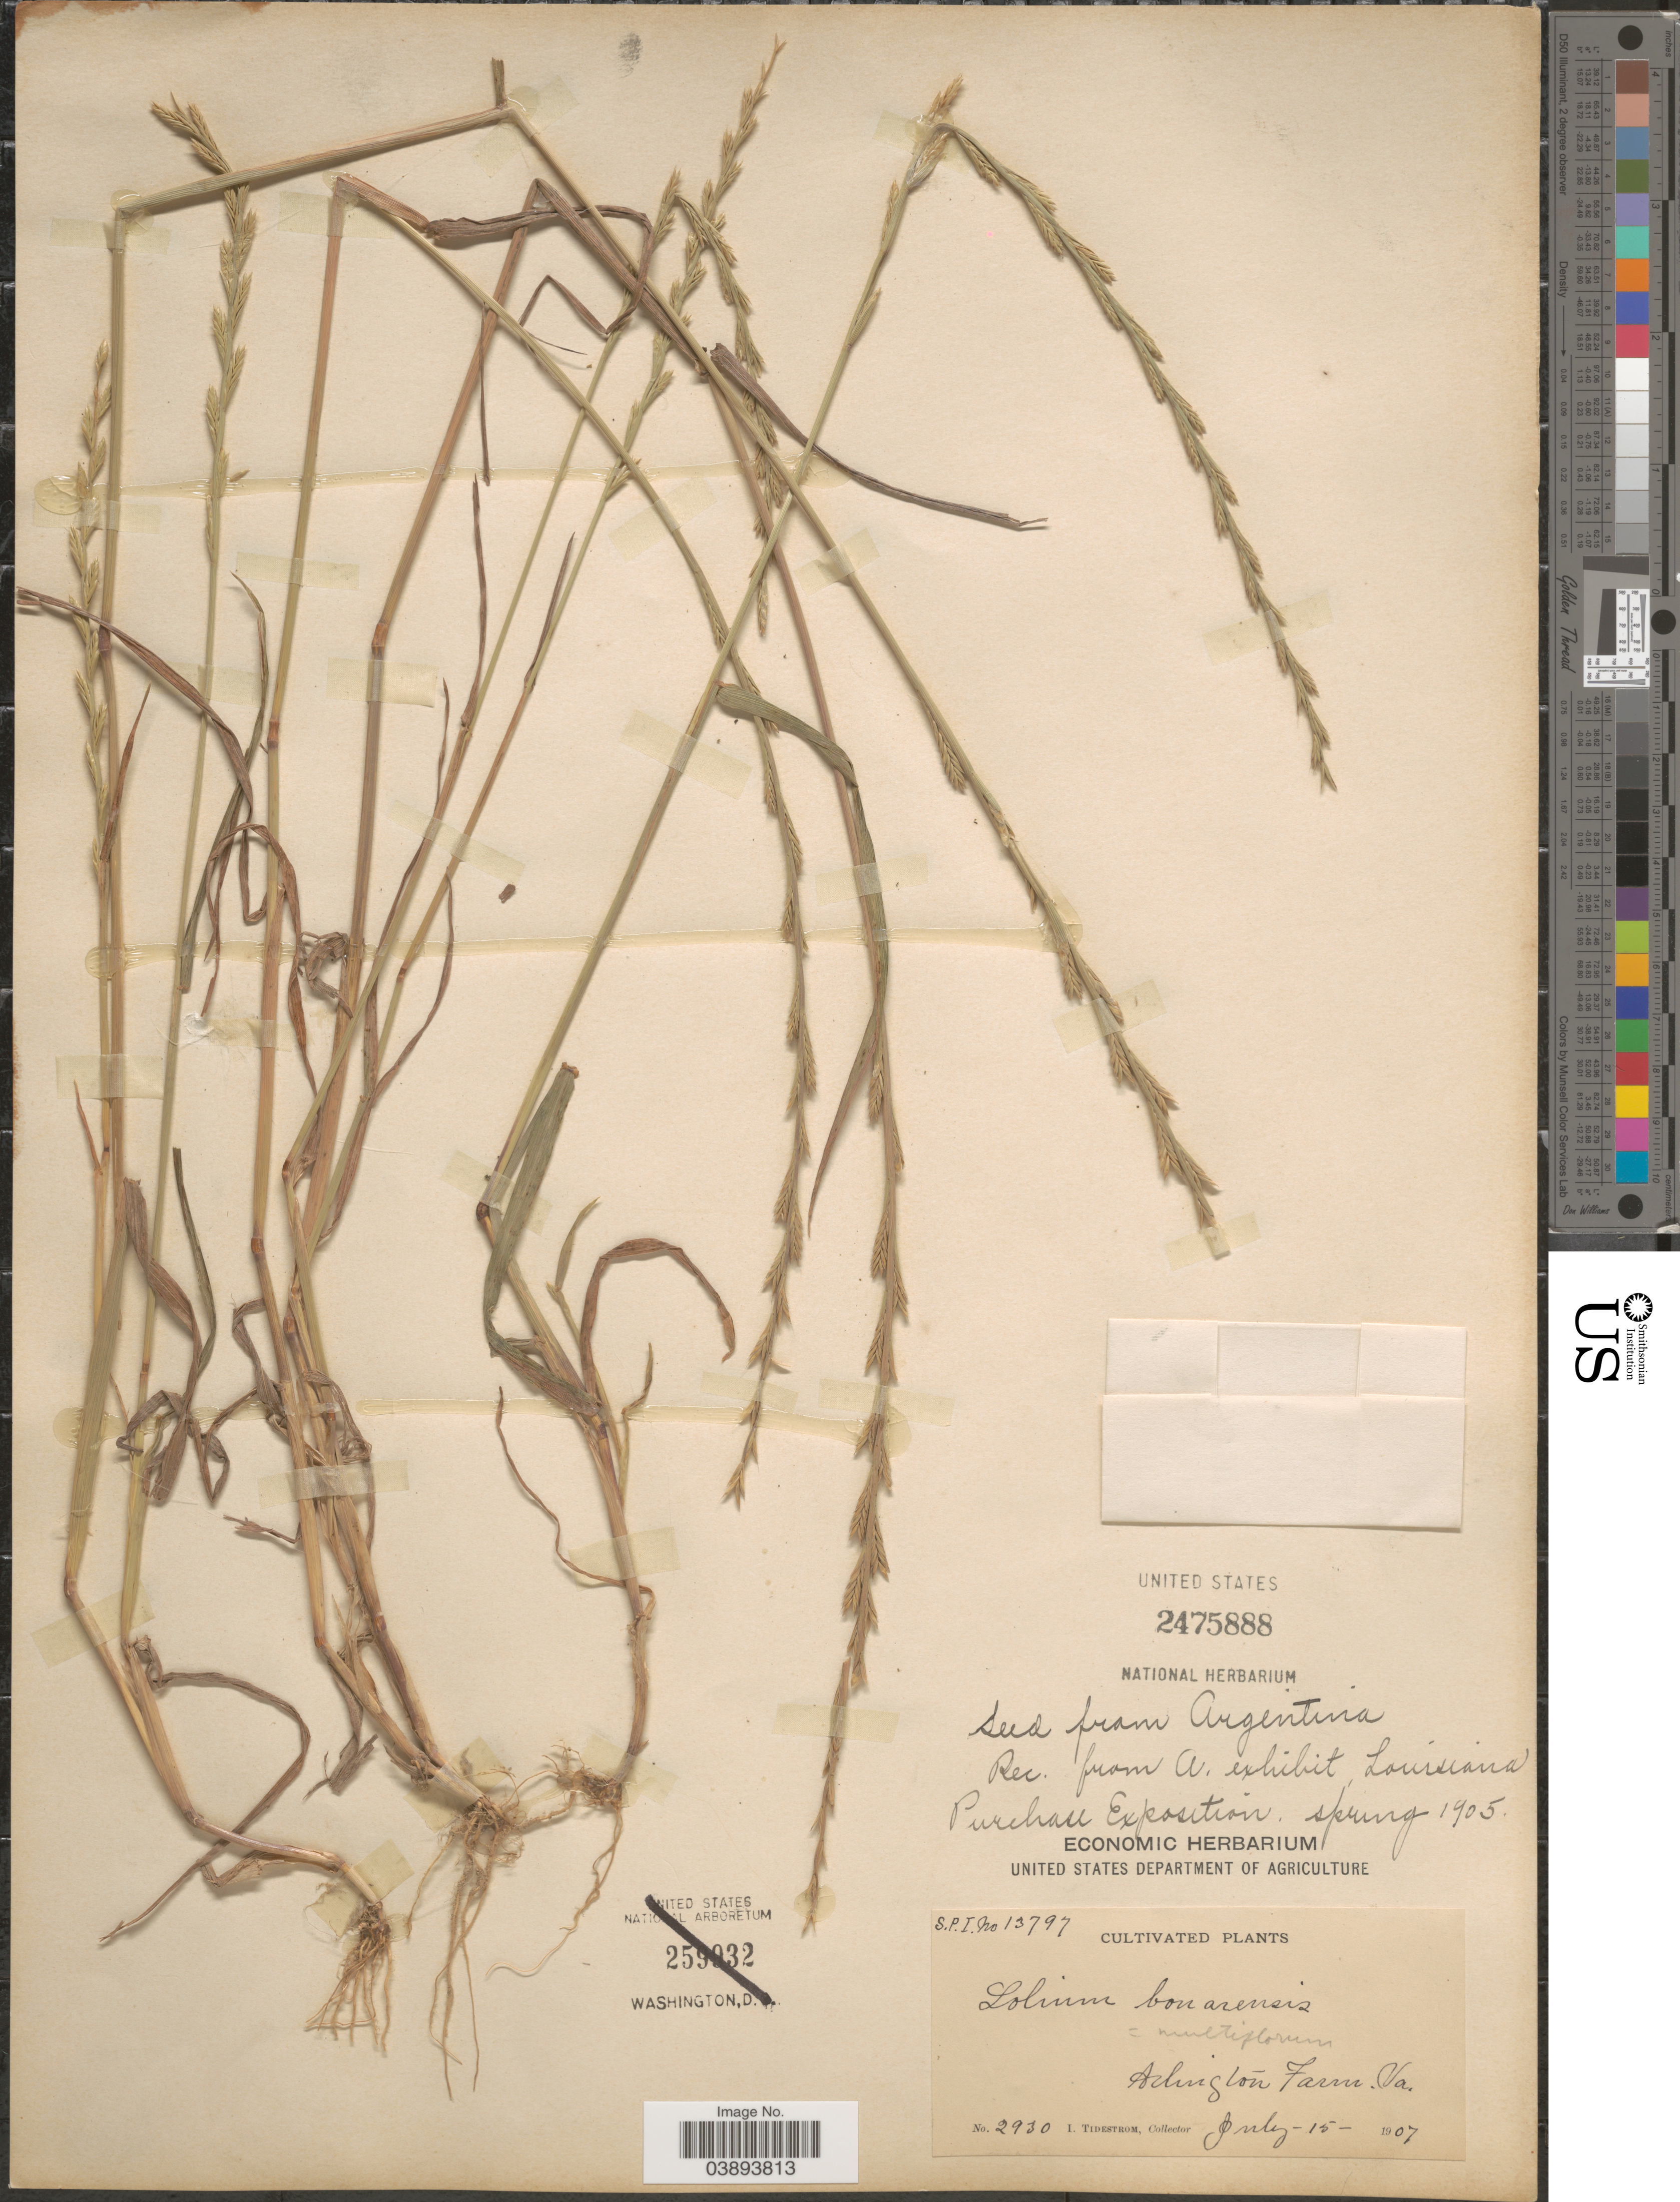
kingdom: Plantae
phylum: Tracheophyta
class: Liliopsida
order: Poales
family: Poaceae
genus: Lolium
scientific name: Lolium multiflorum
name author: Lam.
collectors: I. F. Tidestrom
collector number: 2930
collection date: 1907-07-15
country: United States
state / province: Virginia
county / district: Arlington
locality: Arlington Farm.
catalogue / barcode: US 2475888